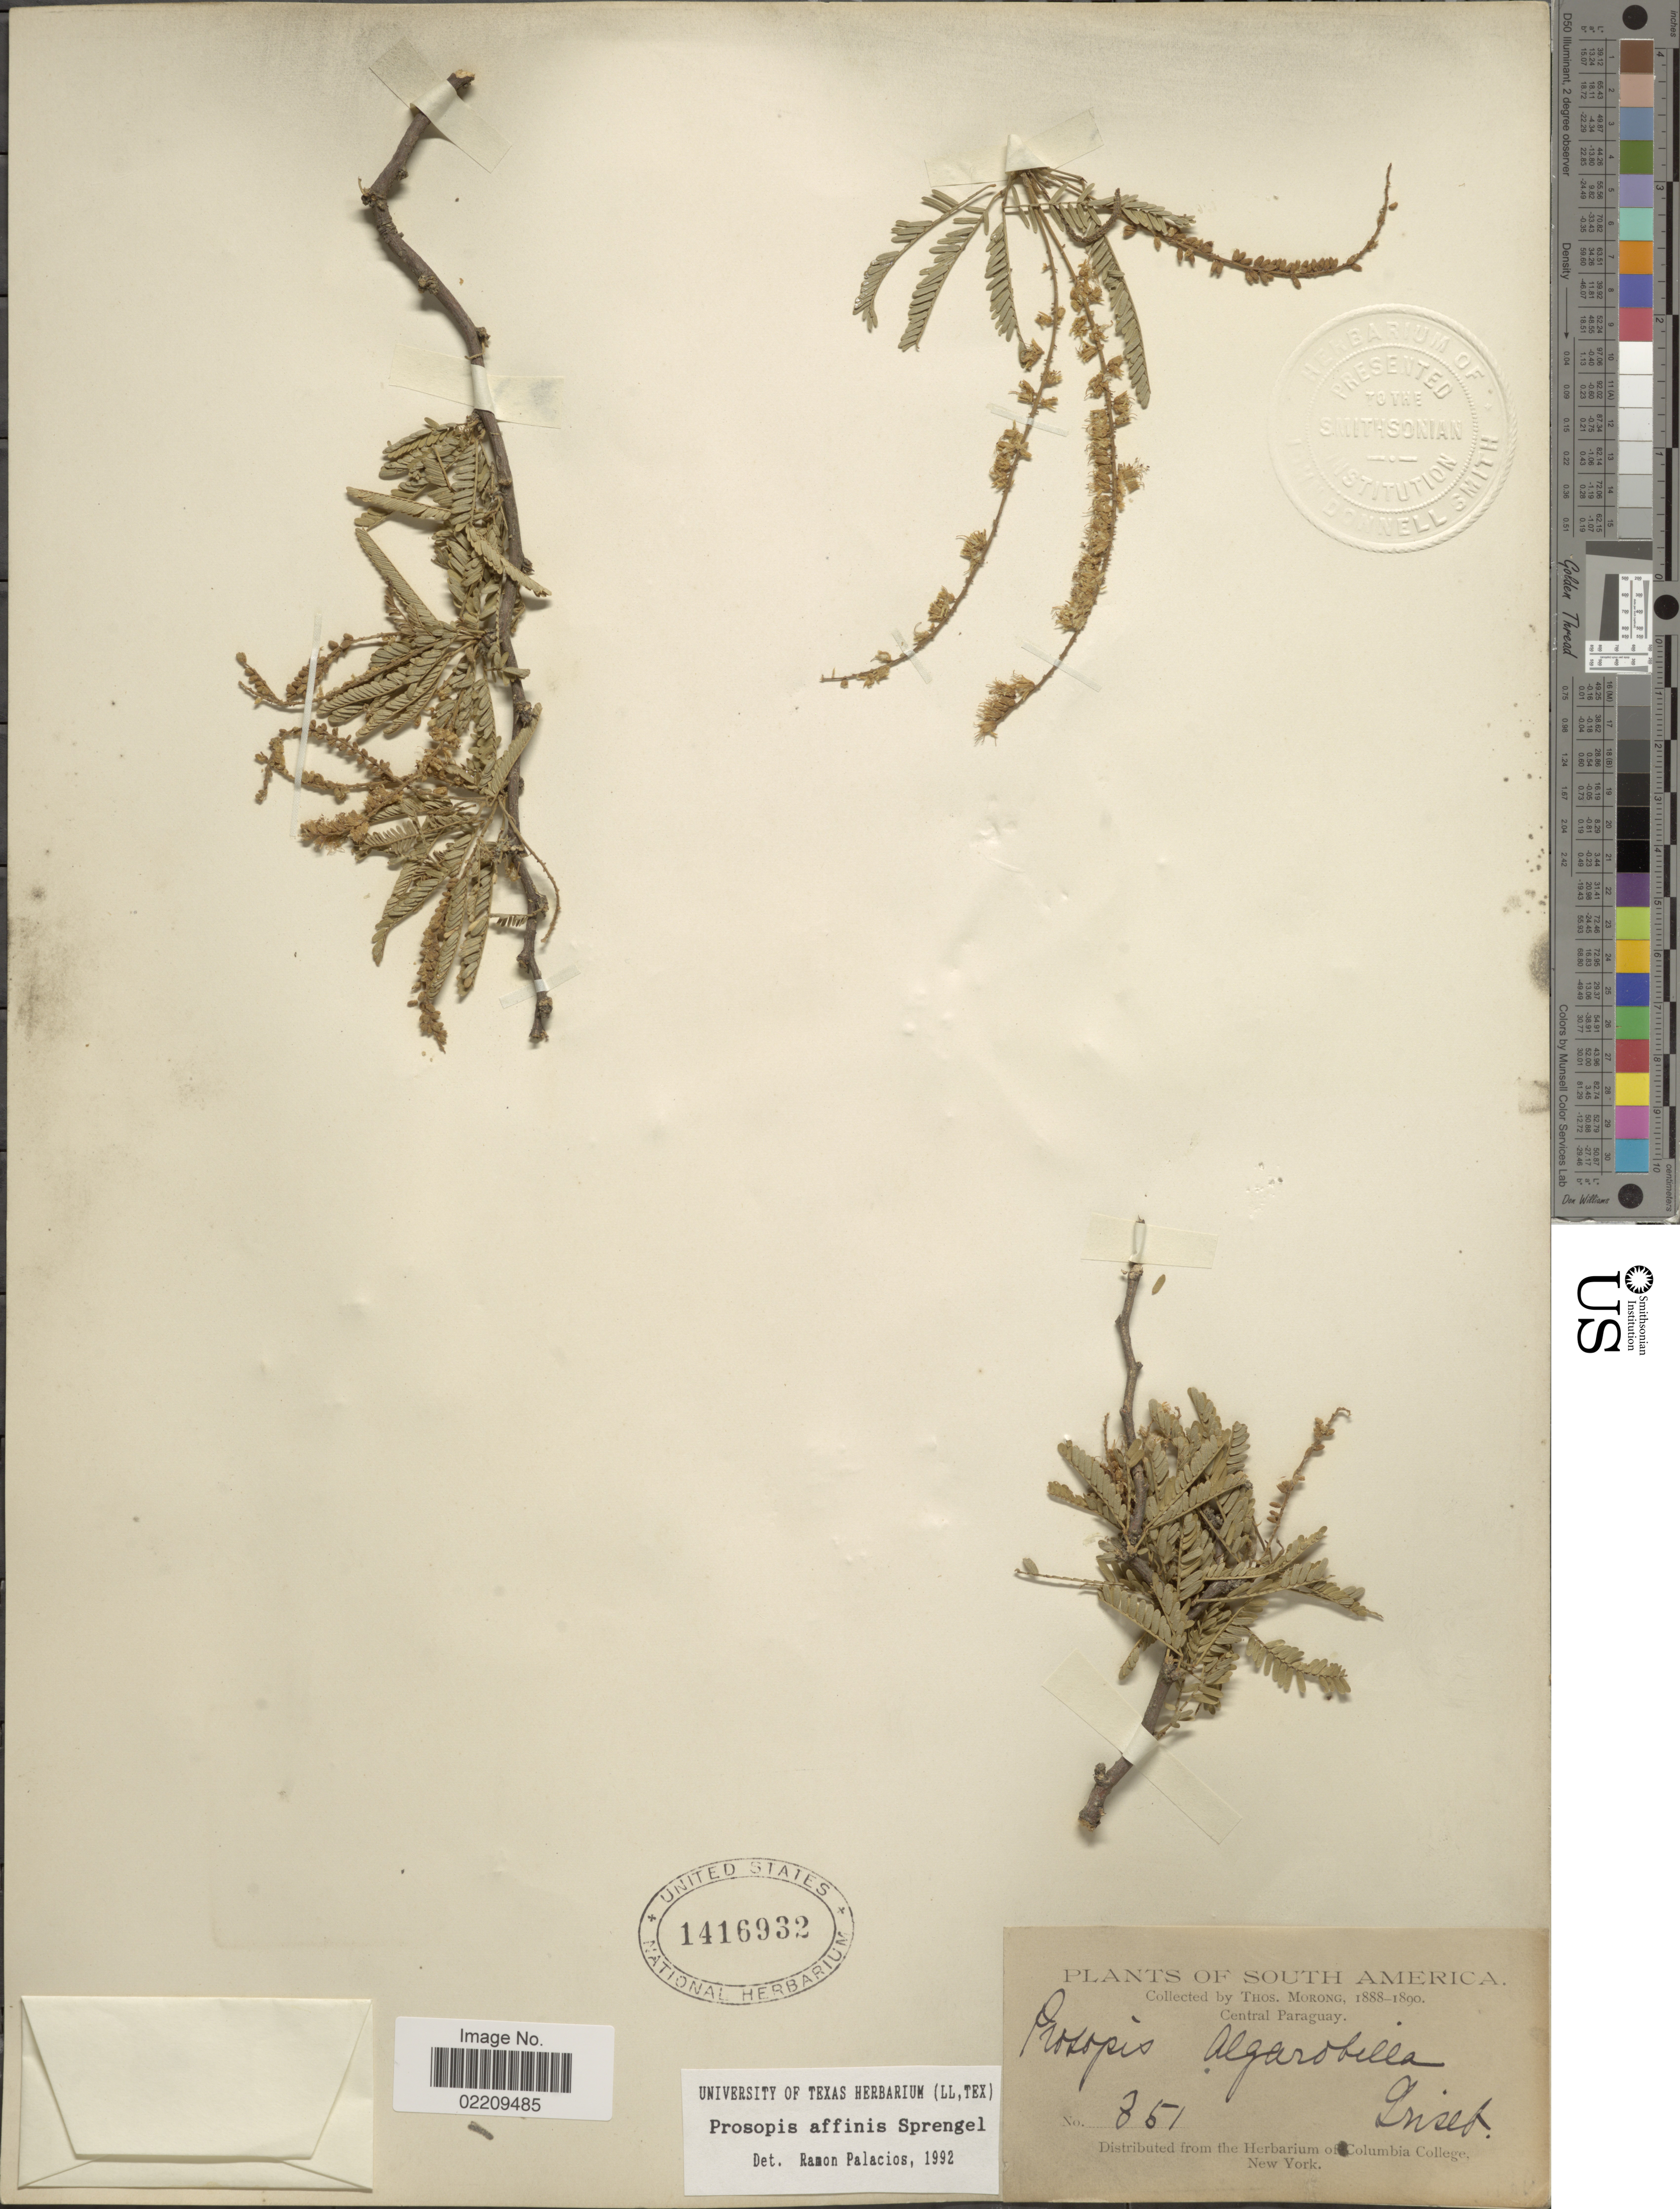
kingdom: Plantae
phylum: Tracheophyta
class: Magnoliopsida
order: Fabales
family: Fabaceae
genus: Neltuma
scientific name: Neltuma affinis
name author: (Spreng.) C. E. Hughes & G.P. Lewis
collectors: ex herb. T. Morong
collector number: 851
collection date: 1888/1890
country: Paraguay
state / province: Central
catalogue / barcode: US 1416932